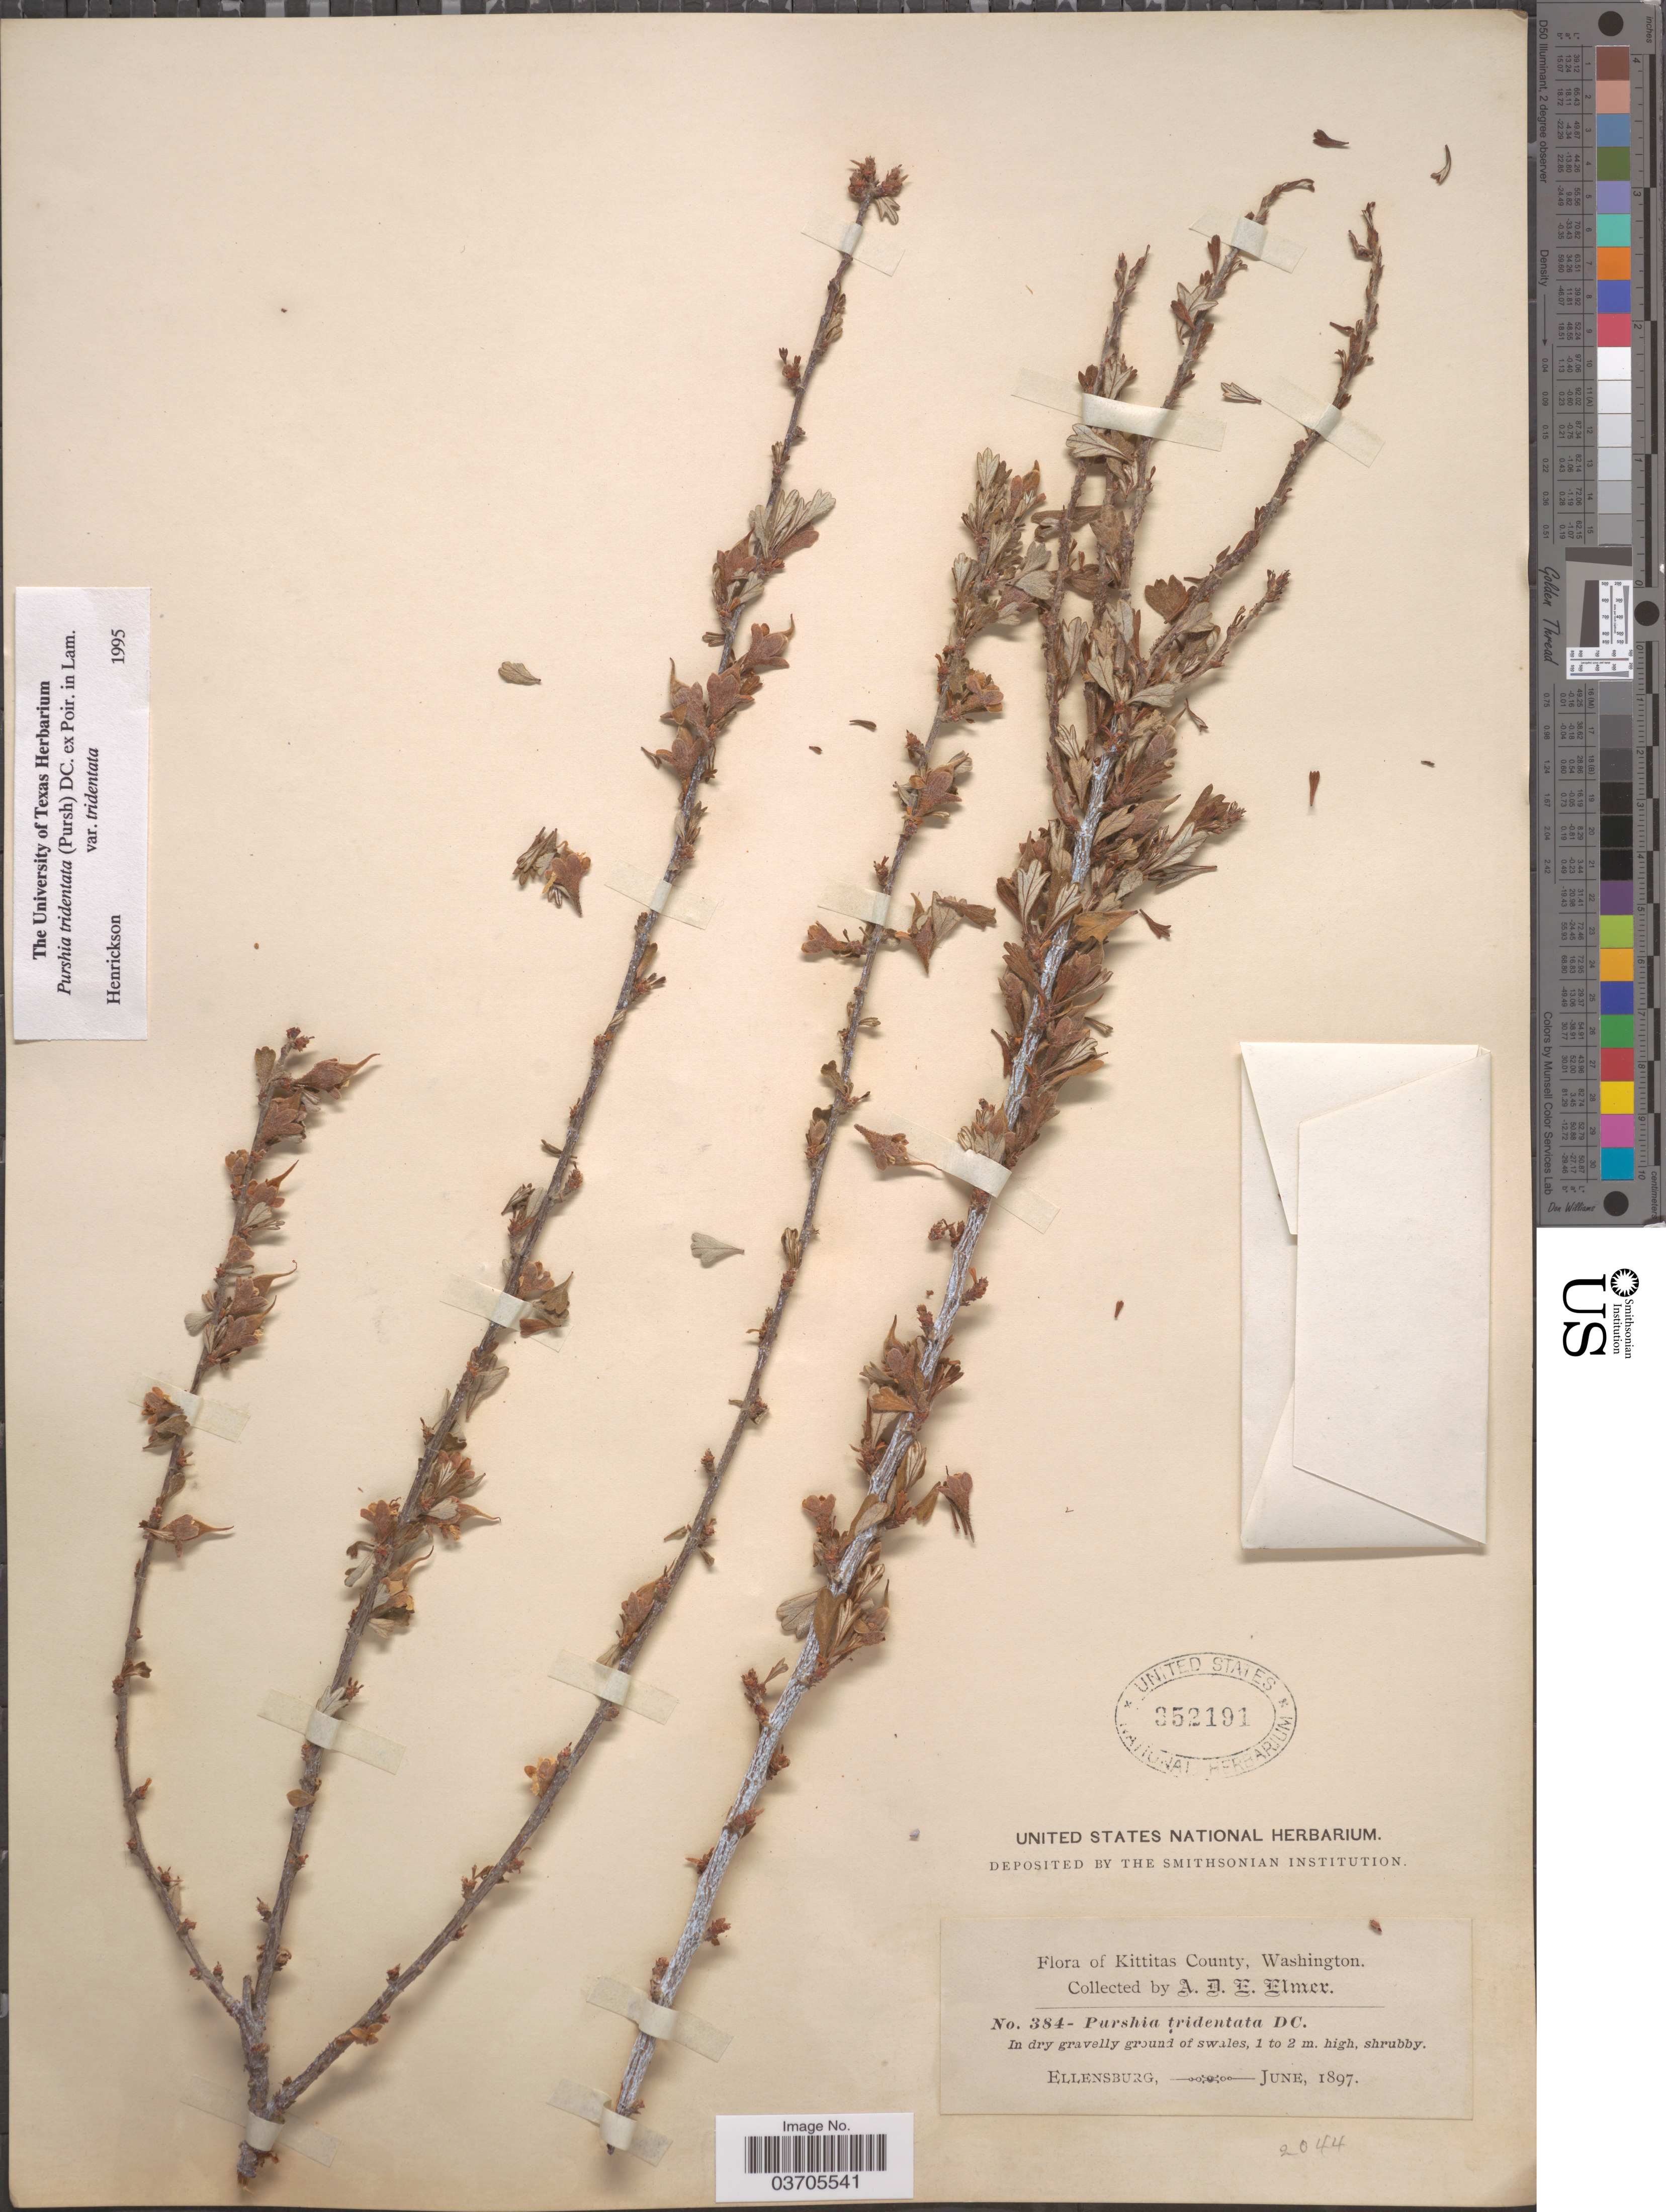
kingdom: Plantae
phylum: Tracheophyta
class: Magnoliopsida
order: Rosales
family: Rosaceae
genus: Purshia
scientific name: Purshia tridentata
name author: (Pursh) DC.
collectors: A. D. E. Elmer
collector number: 384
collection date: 1897-06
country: United States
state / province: Washington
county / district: Kittitas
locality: Kittitas County. Ellensburg.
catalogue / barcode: US 352191